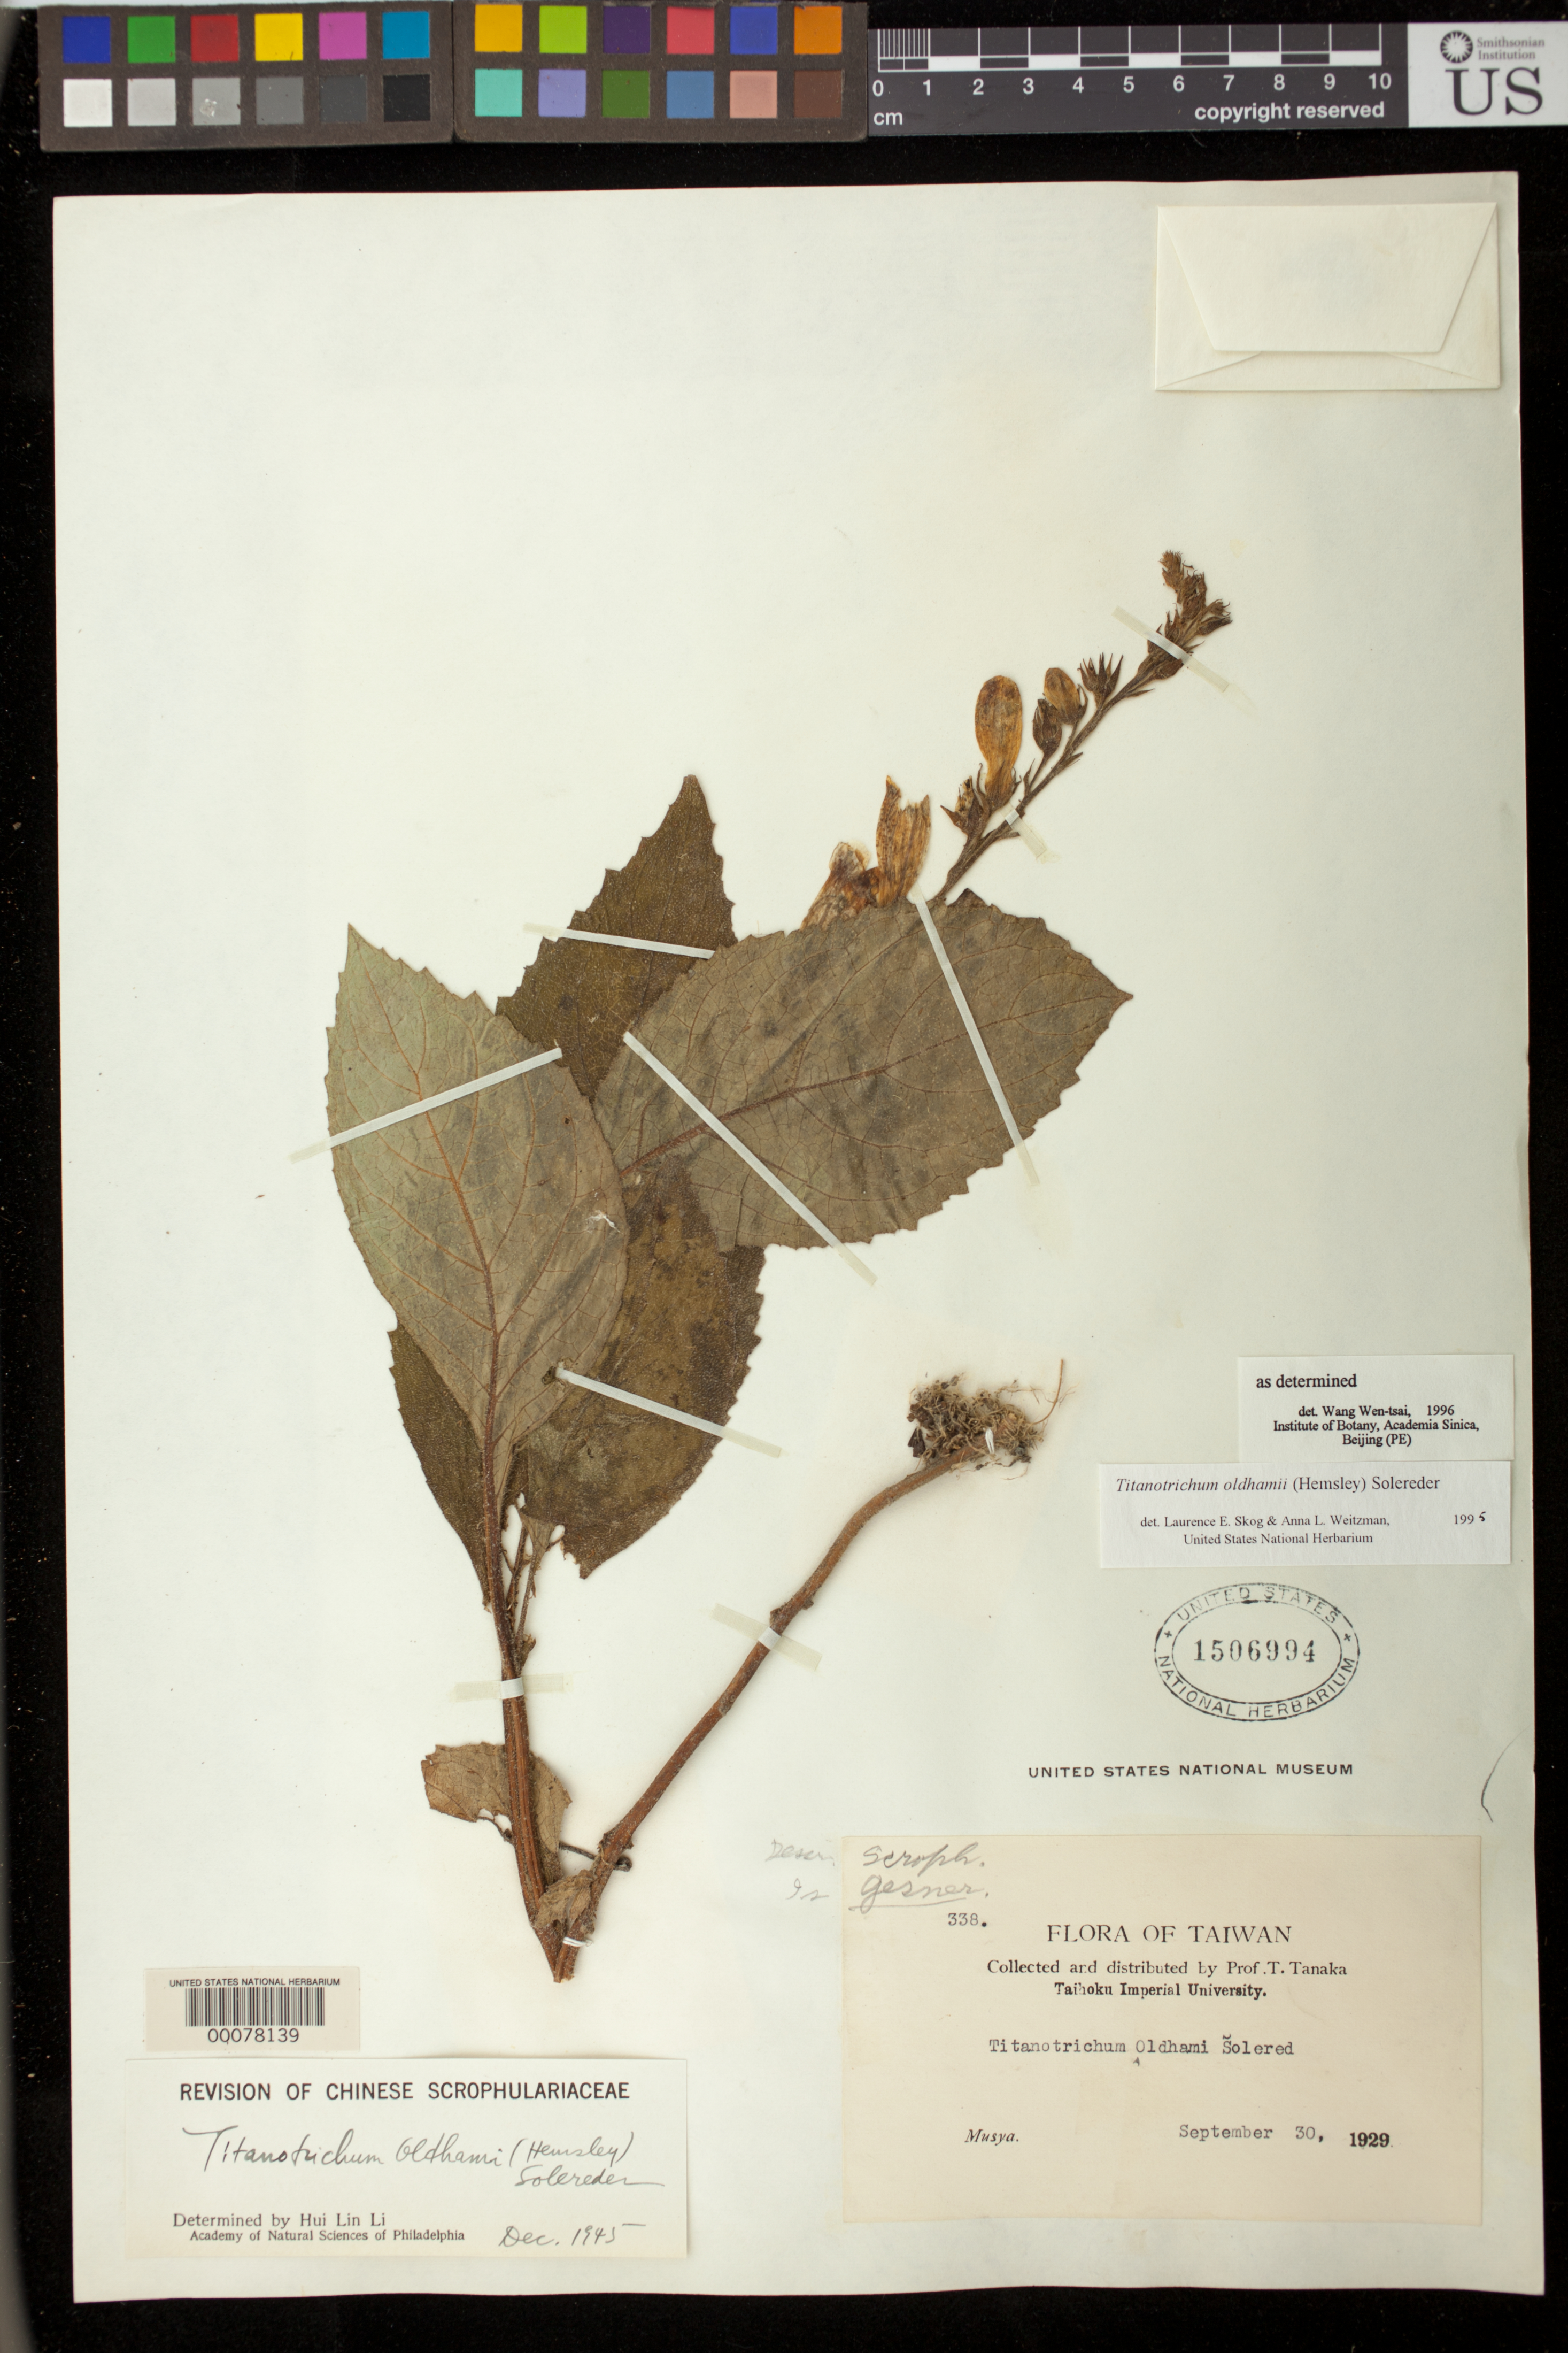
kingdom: Plantae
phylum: Tracheophyta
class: Magnoliopsida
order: Lamiales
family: Gesneriaceae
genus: Titanotrichum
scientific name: Titanotrichum oldhamii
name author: (Hemsl.) Soler.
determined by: Li, H. L.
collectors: T. Tanaka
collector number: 338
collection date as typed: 30 Sep 1929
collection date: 1929-09-30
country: Taiwan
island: Taiwan [Formosa]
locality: Musya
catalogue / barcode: US 1506994